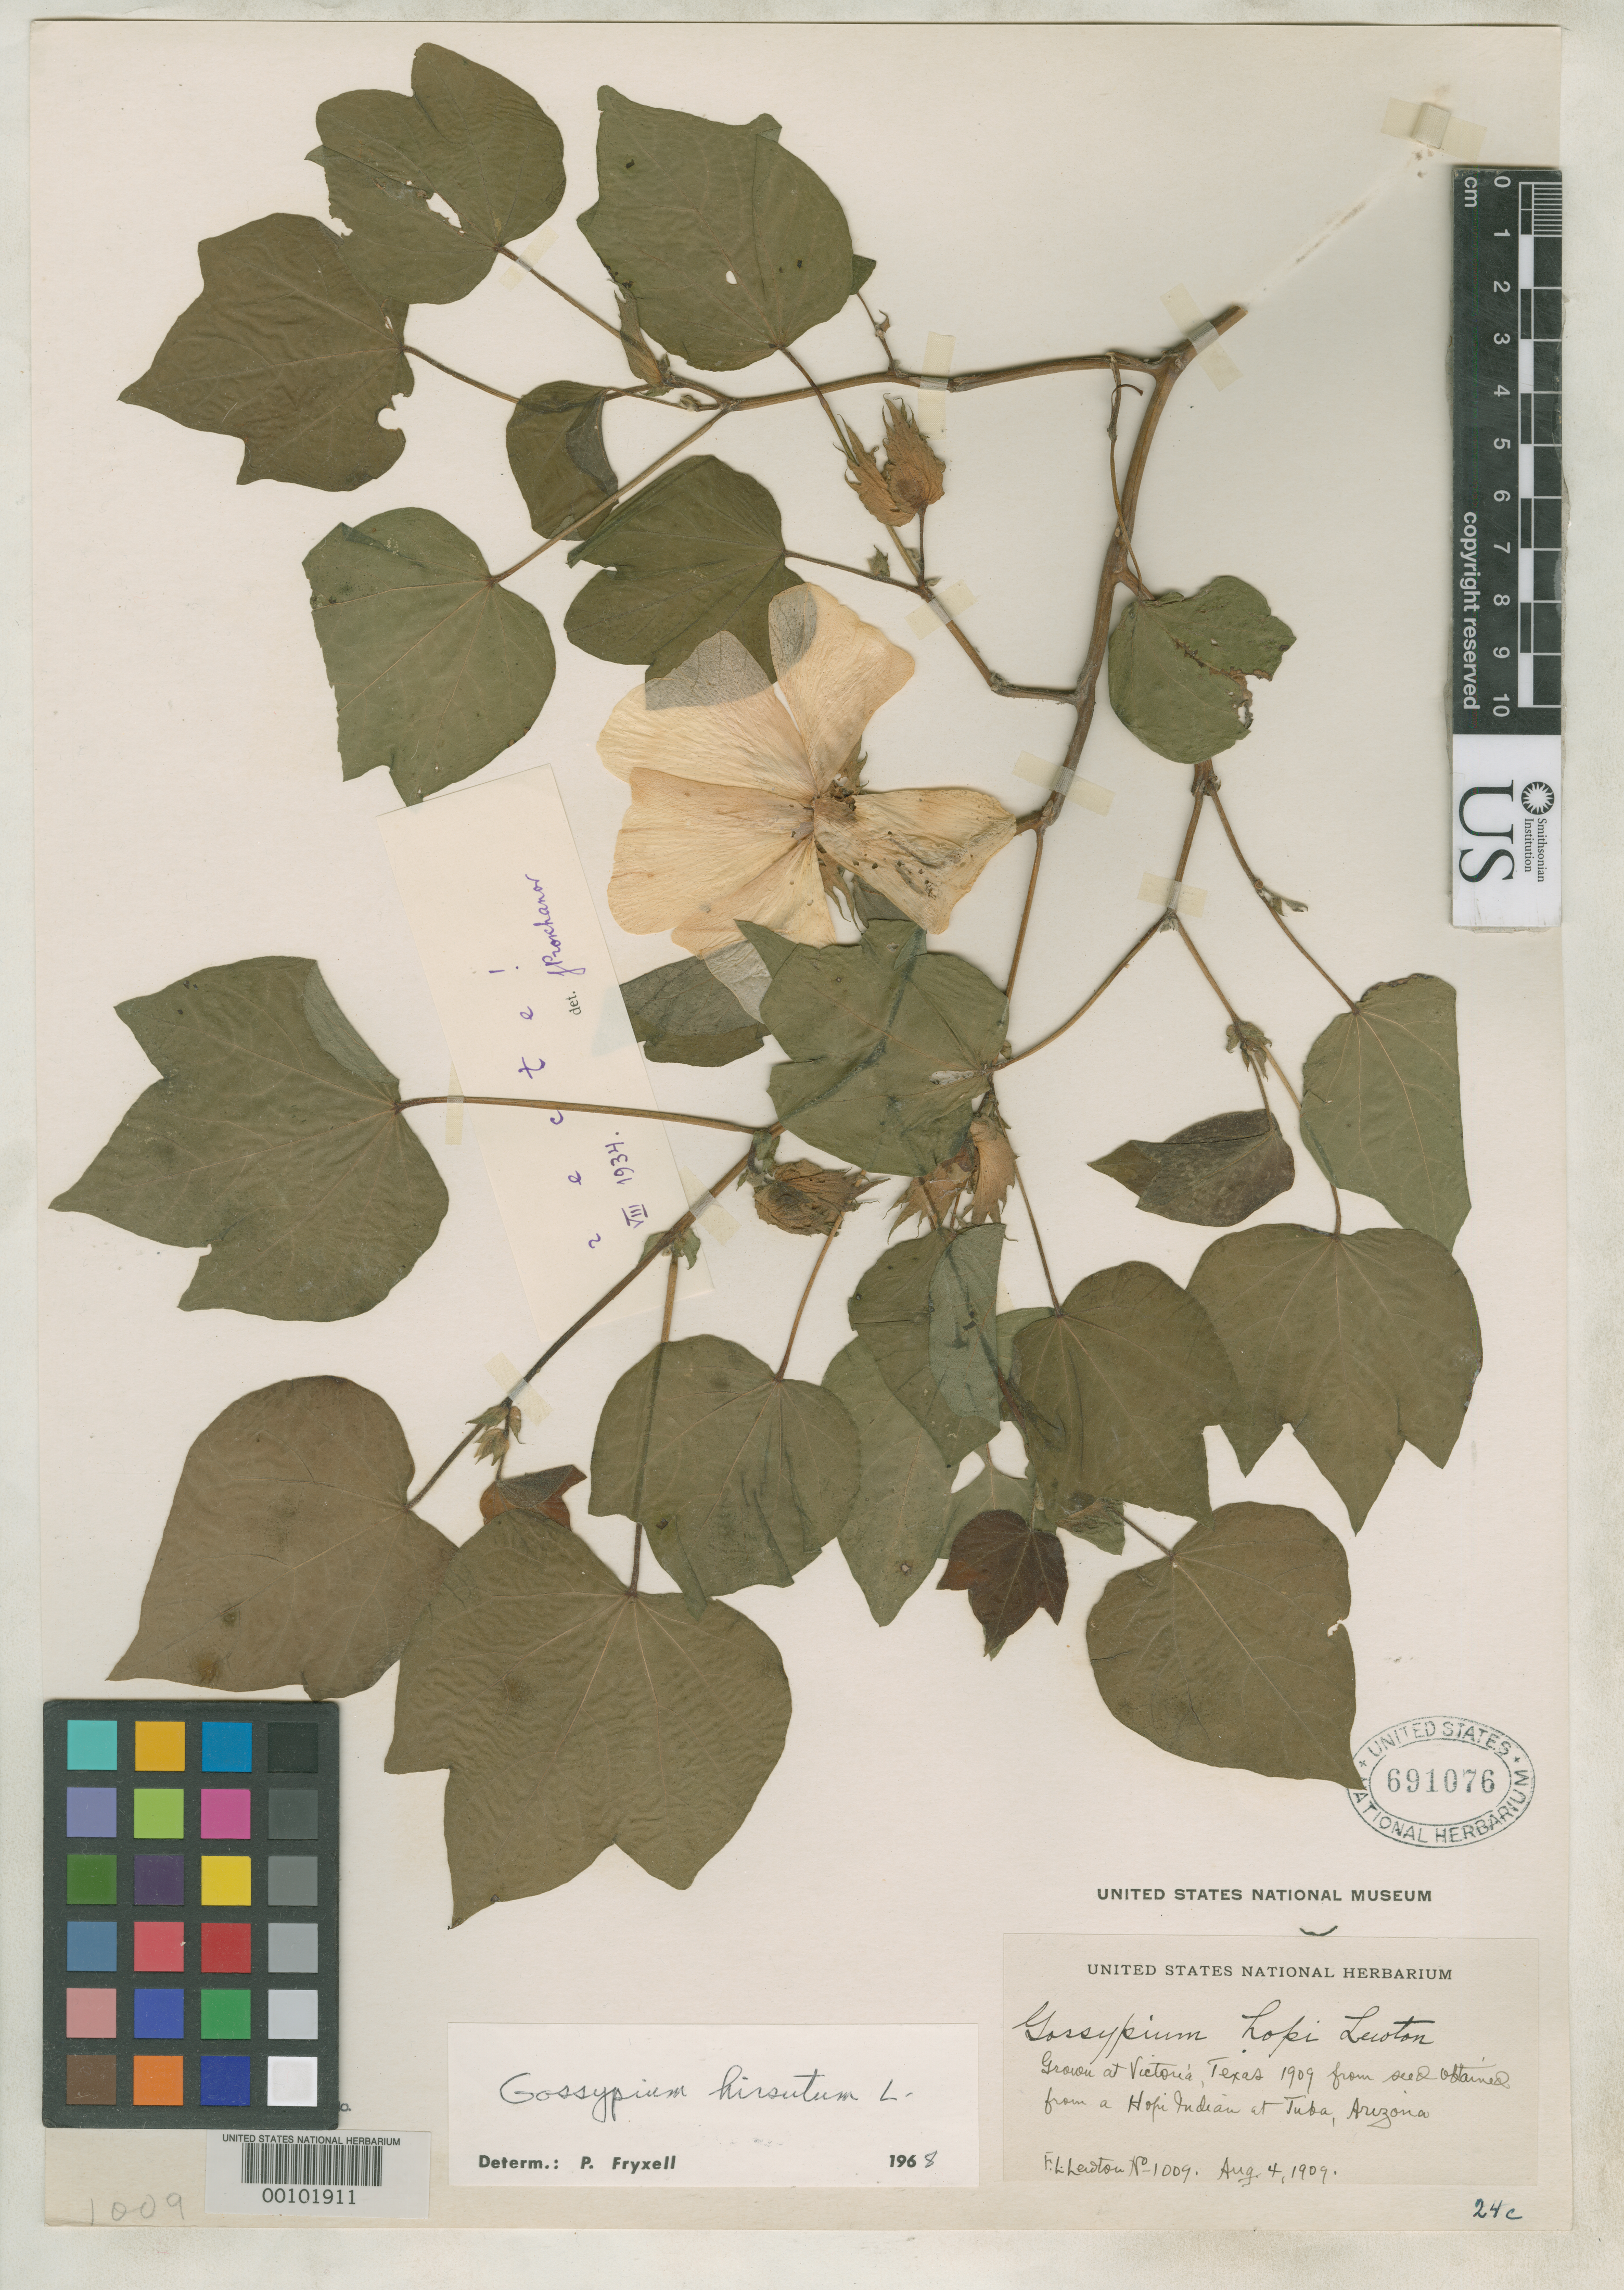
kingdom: Plantae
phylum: Tracheophyta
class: Magnoliopsida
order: Malvales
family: Malvaceae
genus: Gossypium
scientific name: Gossypium hopi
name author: Lewton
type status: Isotype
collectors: F. L. Lewton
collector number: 1009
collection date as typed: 04 Aug 1909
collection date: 1909-08-04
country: United States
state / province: Texas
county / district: Victoria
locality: Victoria.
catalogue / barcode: US 691076